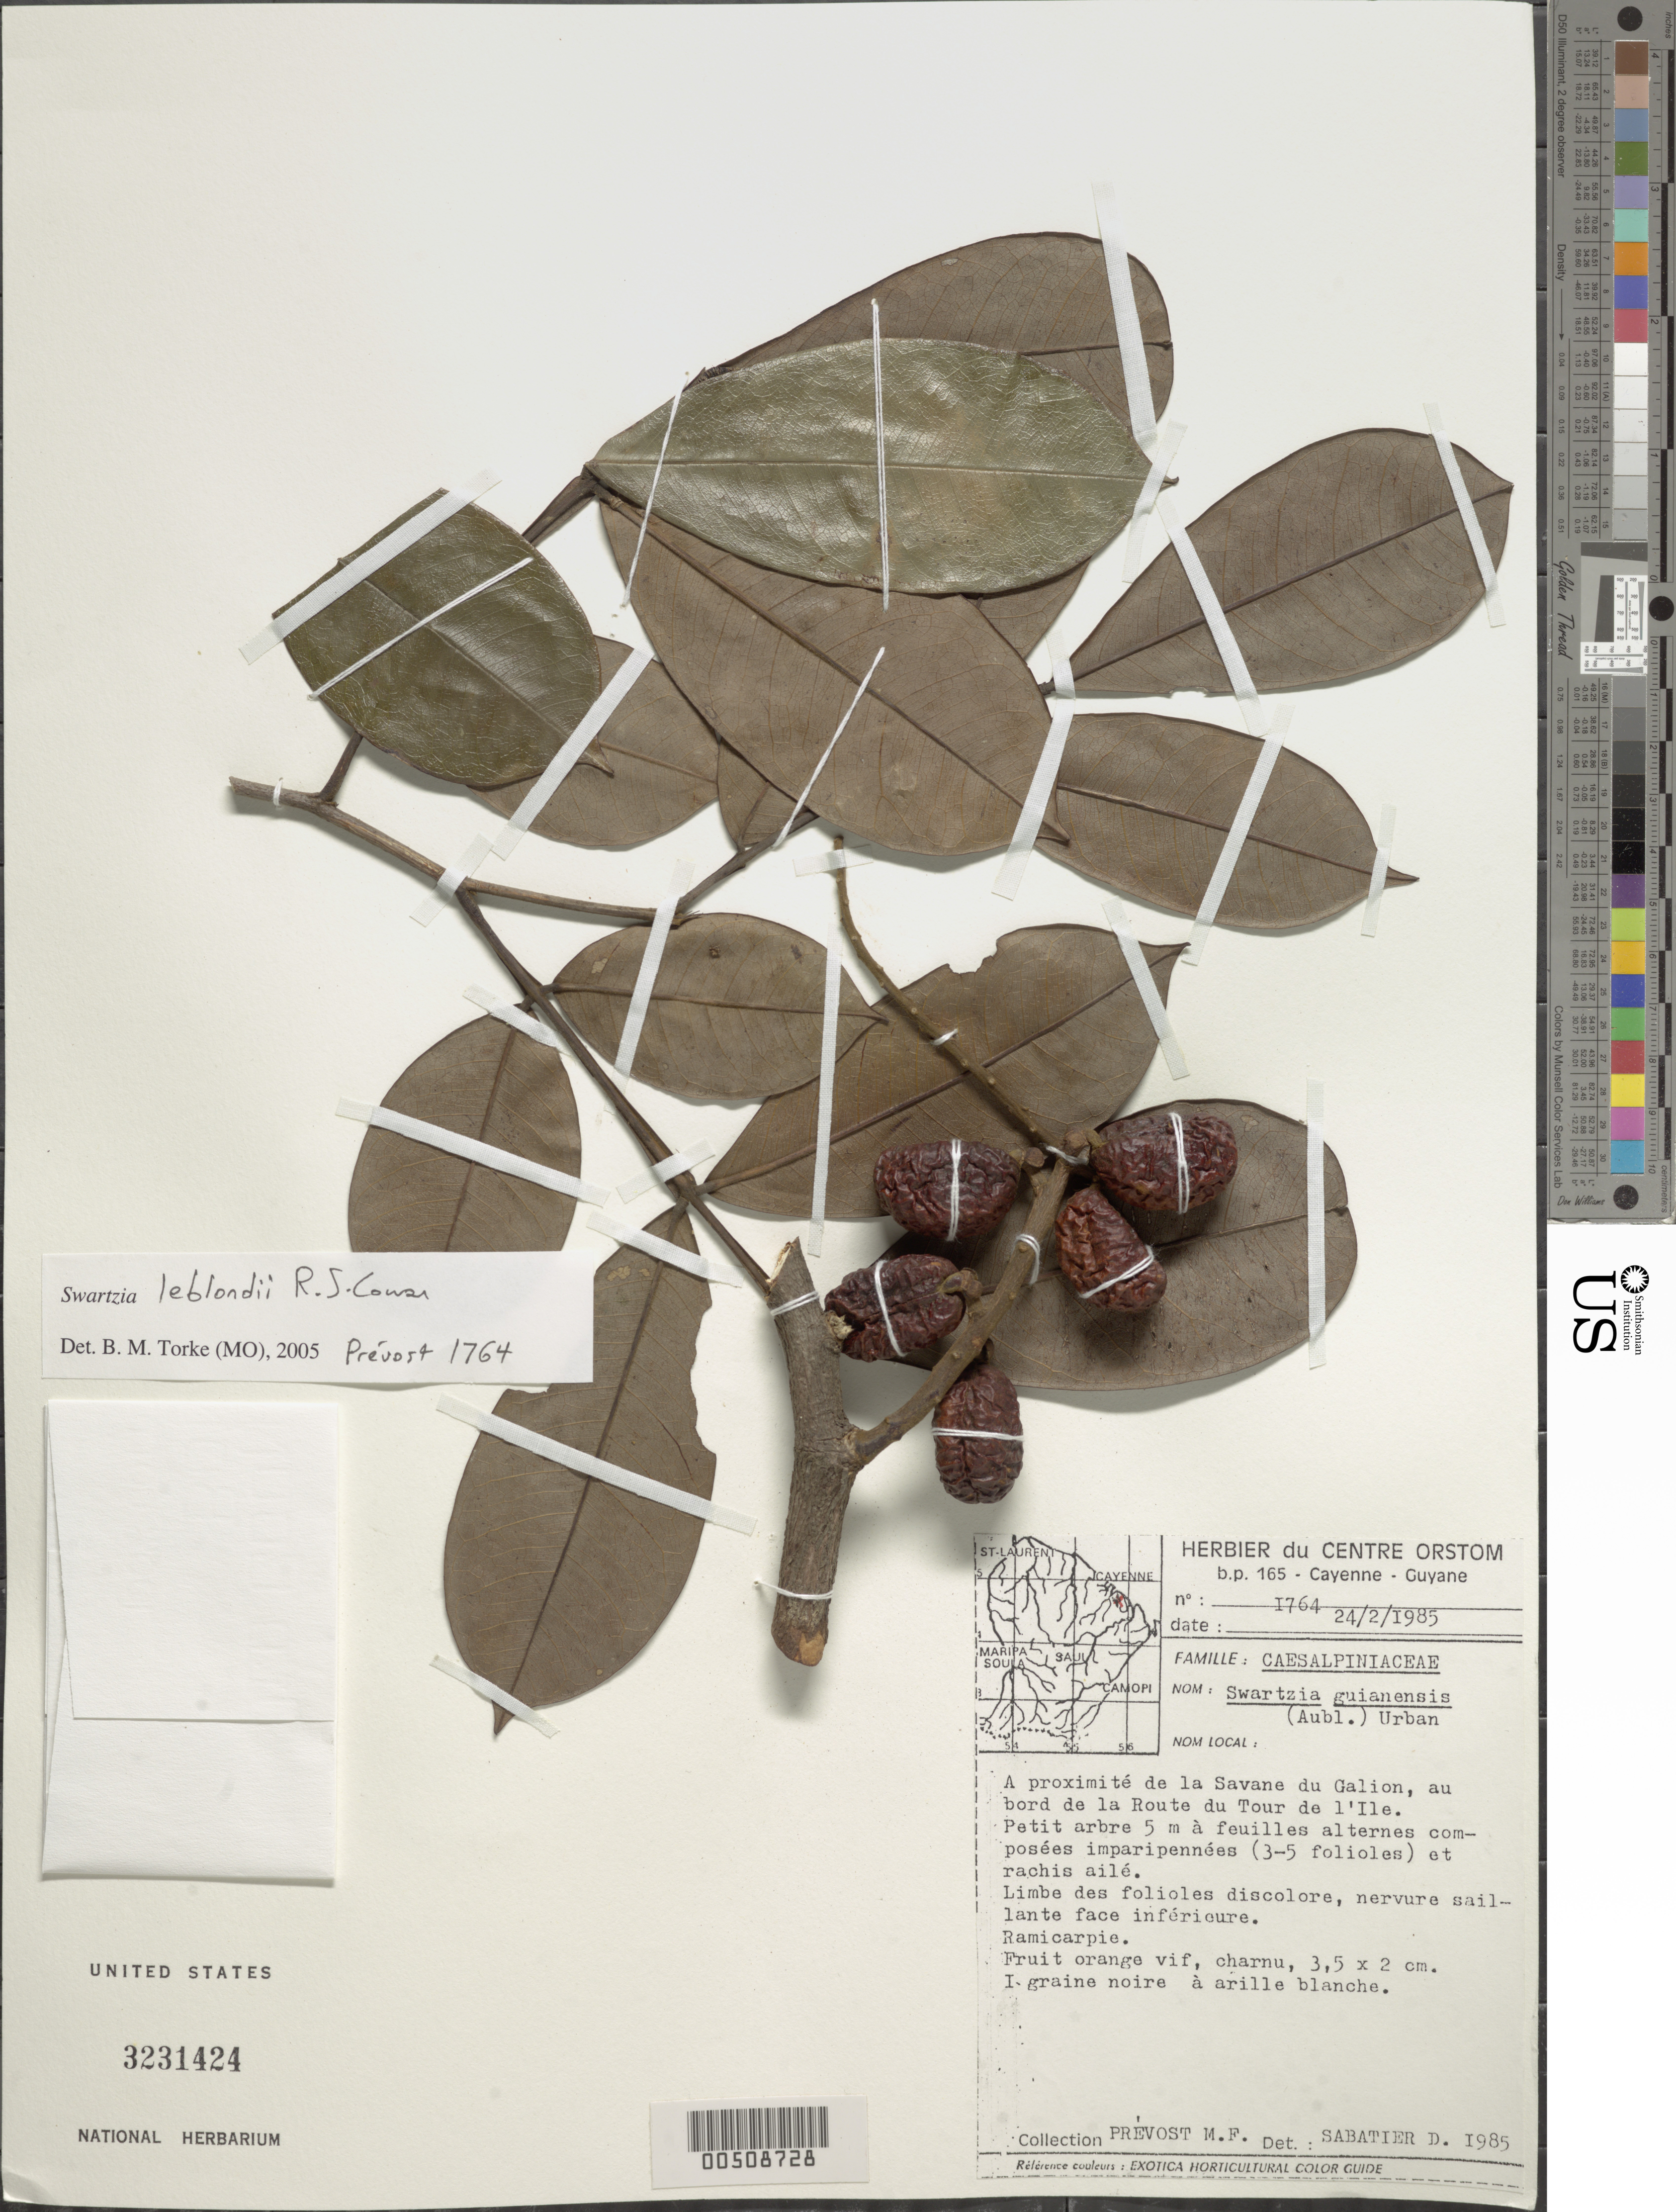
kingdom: Plantae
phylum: Tracheophyta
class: Magnoliopsida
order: Fabales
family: Fabaceae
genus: Swartzia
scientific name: Swartzia leblondii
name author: R.S. Cowan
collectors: M.-F. Prévost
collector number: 1764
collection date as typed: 24 Feb 1985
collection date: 1985-02-24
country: French Guiana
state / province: Cayenne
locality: Savane du galion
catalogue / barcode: US 3231424